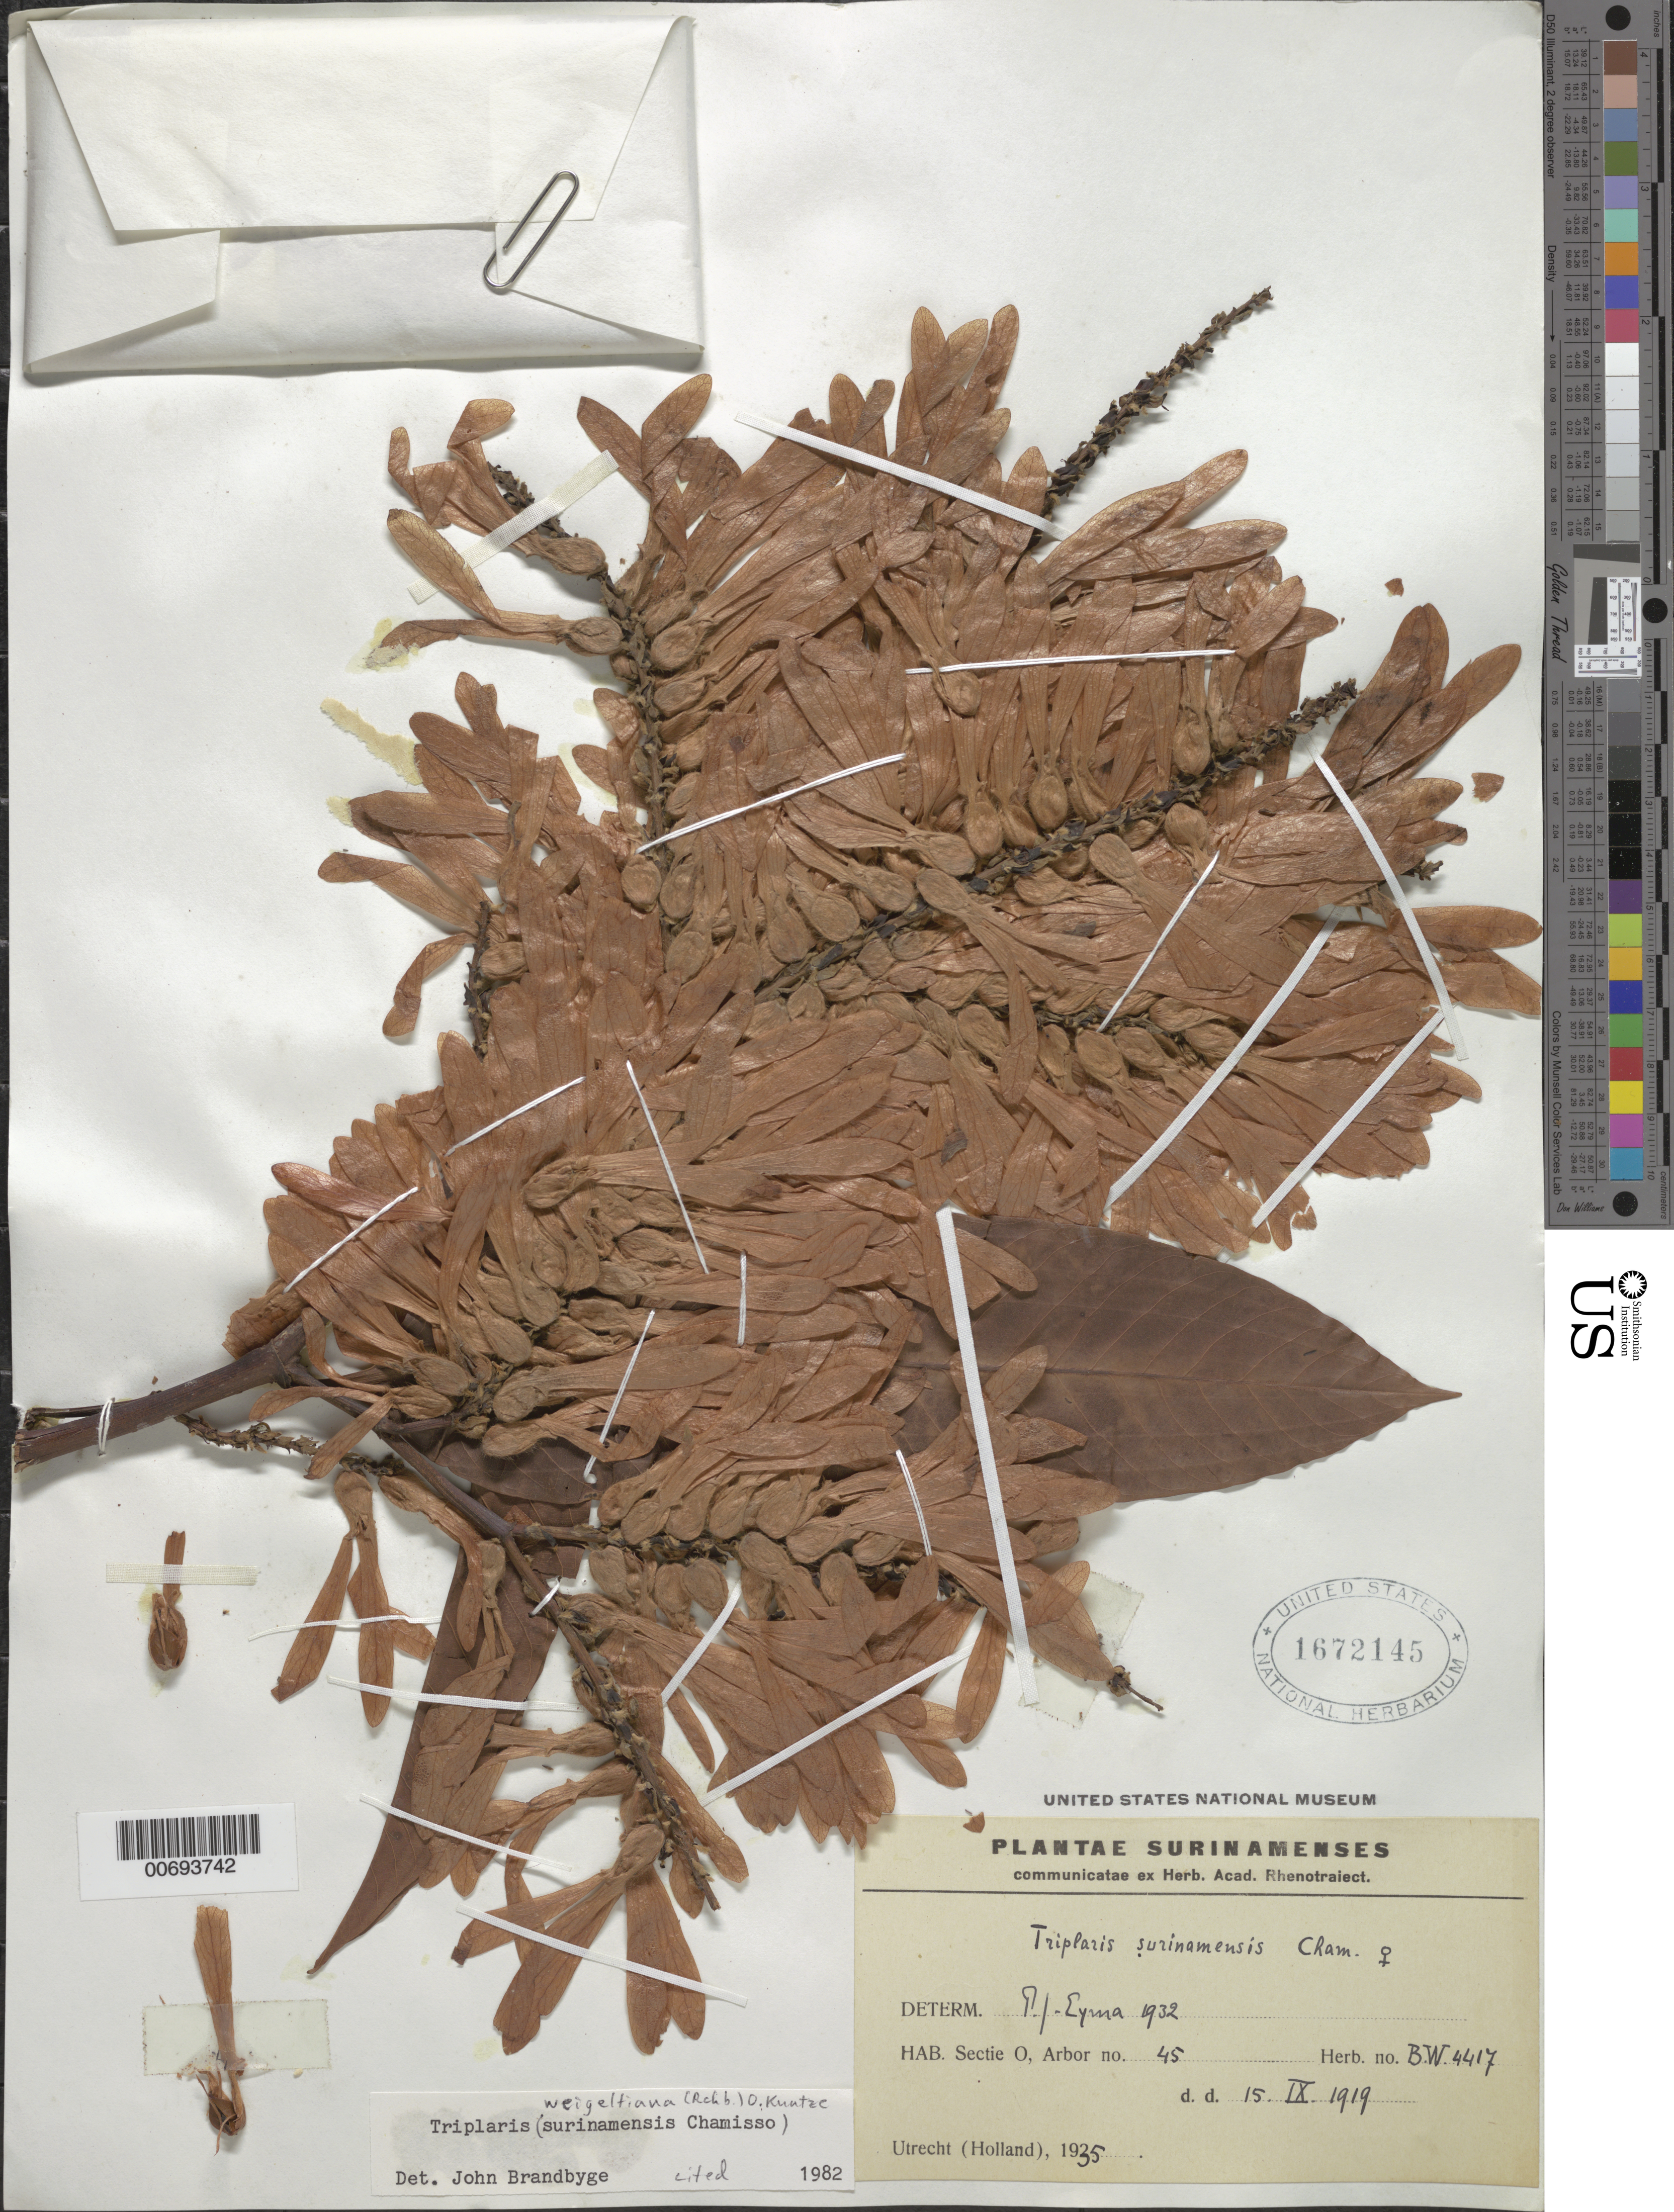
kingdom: Plantae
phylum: Tracheophyta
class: Magnoliopsida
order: Caryophyllales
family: Polygonaceae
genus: Triplaris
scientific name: Triplaris weigeltiana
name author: (Rchb.) Kuntze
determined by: Brandbyge, J.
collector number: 4417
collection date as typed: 1935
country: Suriname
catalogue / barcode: US 1672145